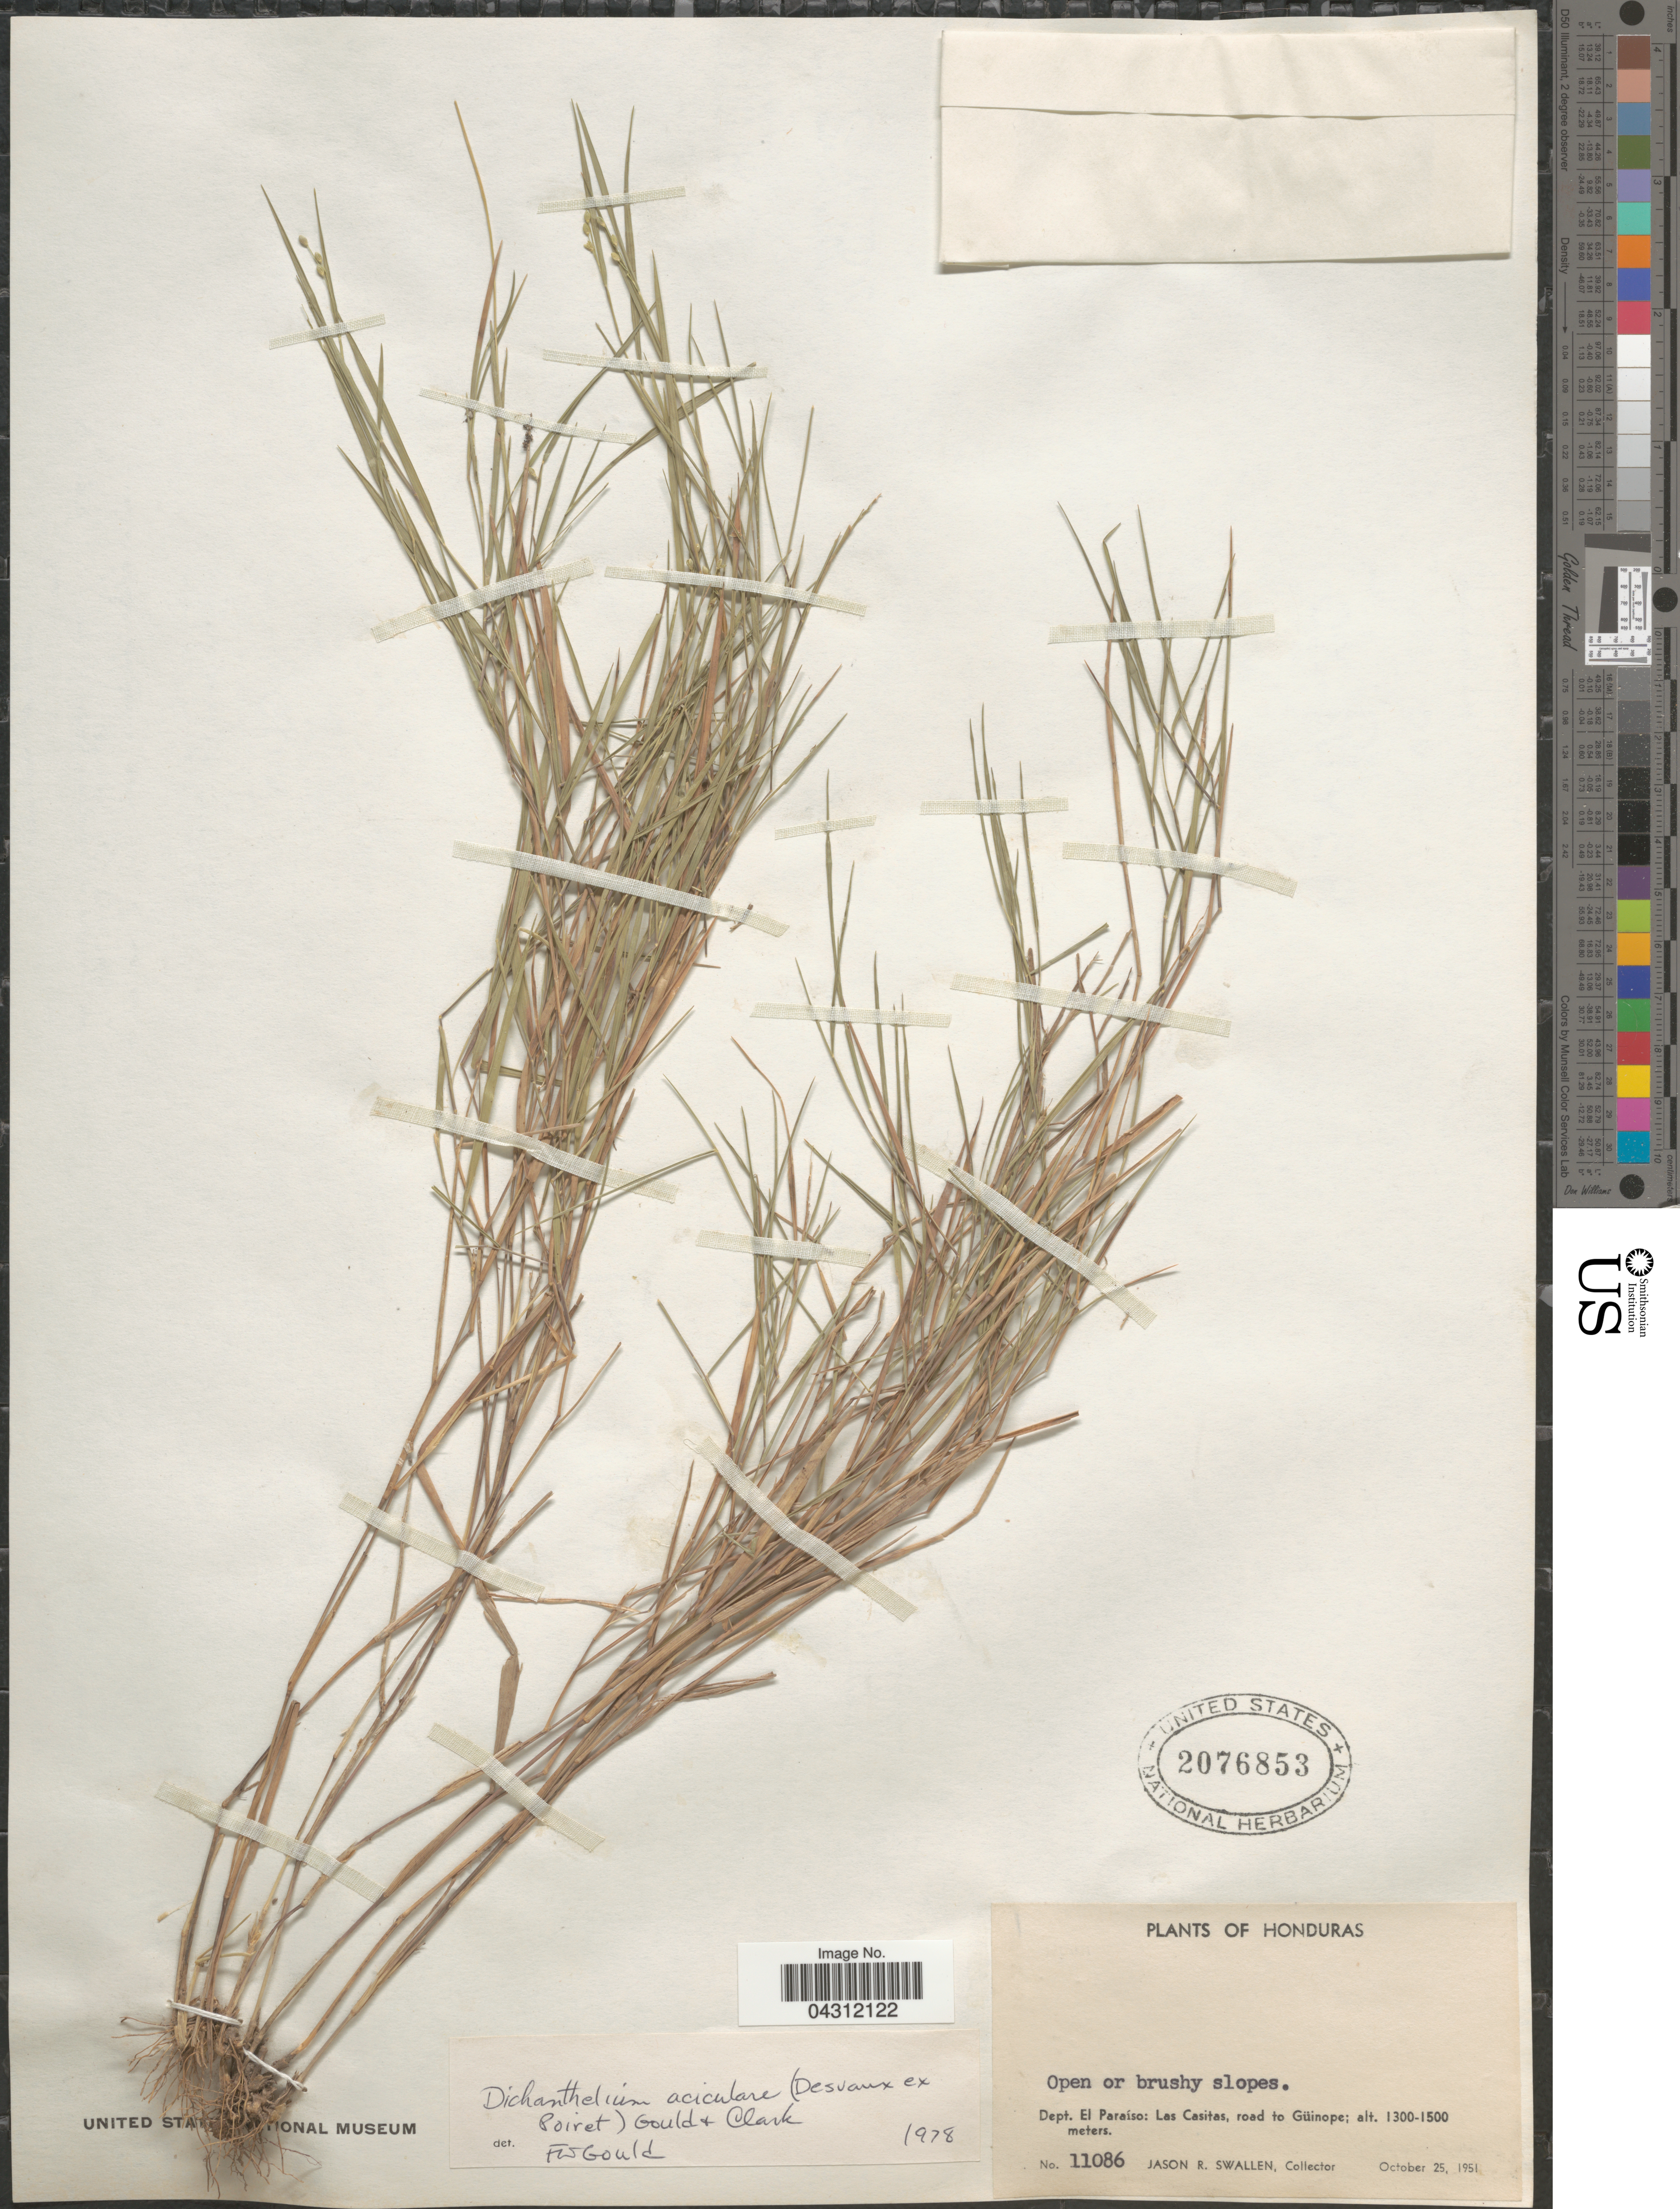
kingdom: Plantae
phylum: Tracheophyta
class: Liliopsida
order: Poales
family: Poaceae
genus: Dichanthelium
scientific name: Dichanthelium aciculare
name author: (Desv. ex Poir.) Gould & C.A. Clark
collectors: J. R. Swallen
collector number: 11086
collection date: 1951-10-25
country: Honduras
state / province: El Paraiso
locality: Dept. El Paraíso: Las Casitas, road to Guinope.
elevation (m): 1300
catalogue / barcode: US 2076853